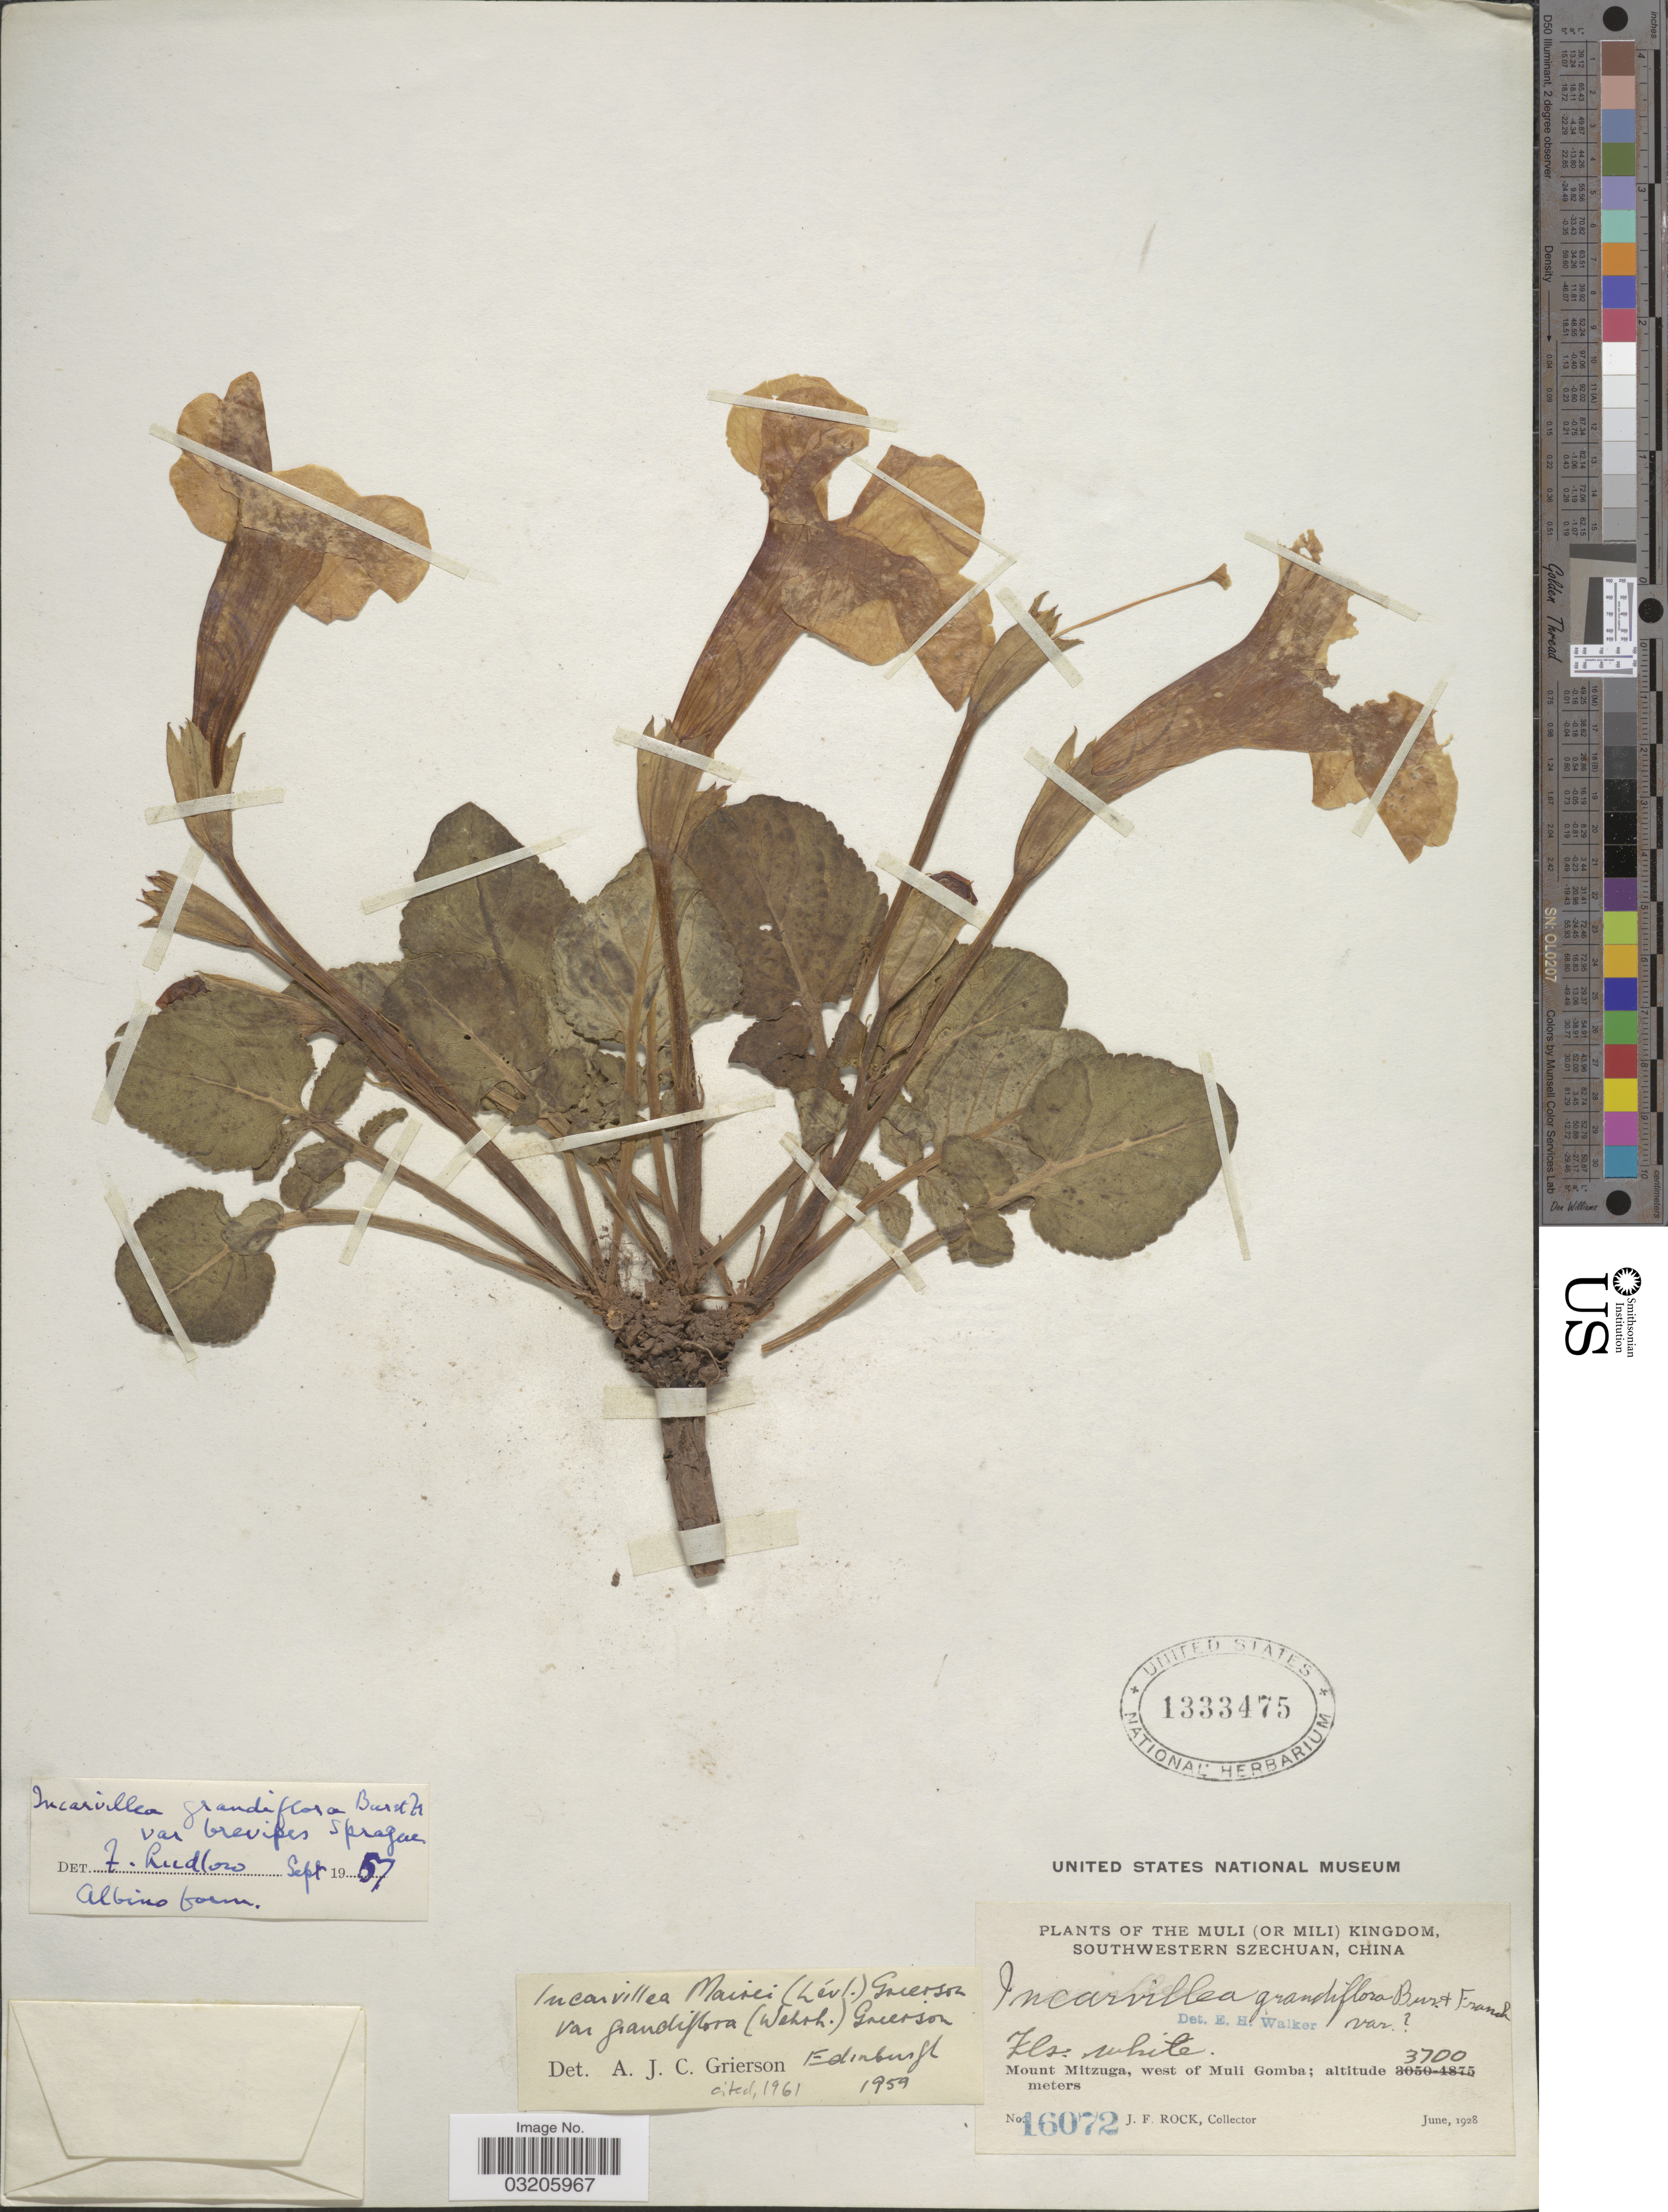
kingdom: Plantae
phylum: Tracheophyta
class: Magnoliopsida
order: Lamiales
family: Bignoniaceae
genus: Incarvillea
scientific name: Incarvillea mairei var. grandiflora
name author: (Wehrh.) Grierson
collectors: J. Rock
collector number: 16072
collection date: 1928-06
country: China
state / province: Sichuan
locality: The Muli (or Mili) Kingdom. Southwestern Szechuan. Mount Mitzuga, west of Muli Gomba.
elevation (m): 3700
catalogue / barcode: US 1333475